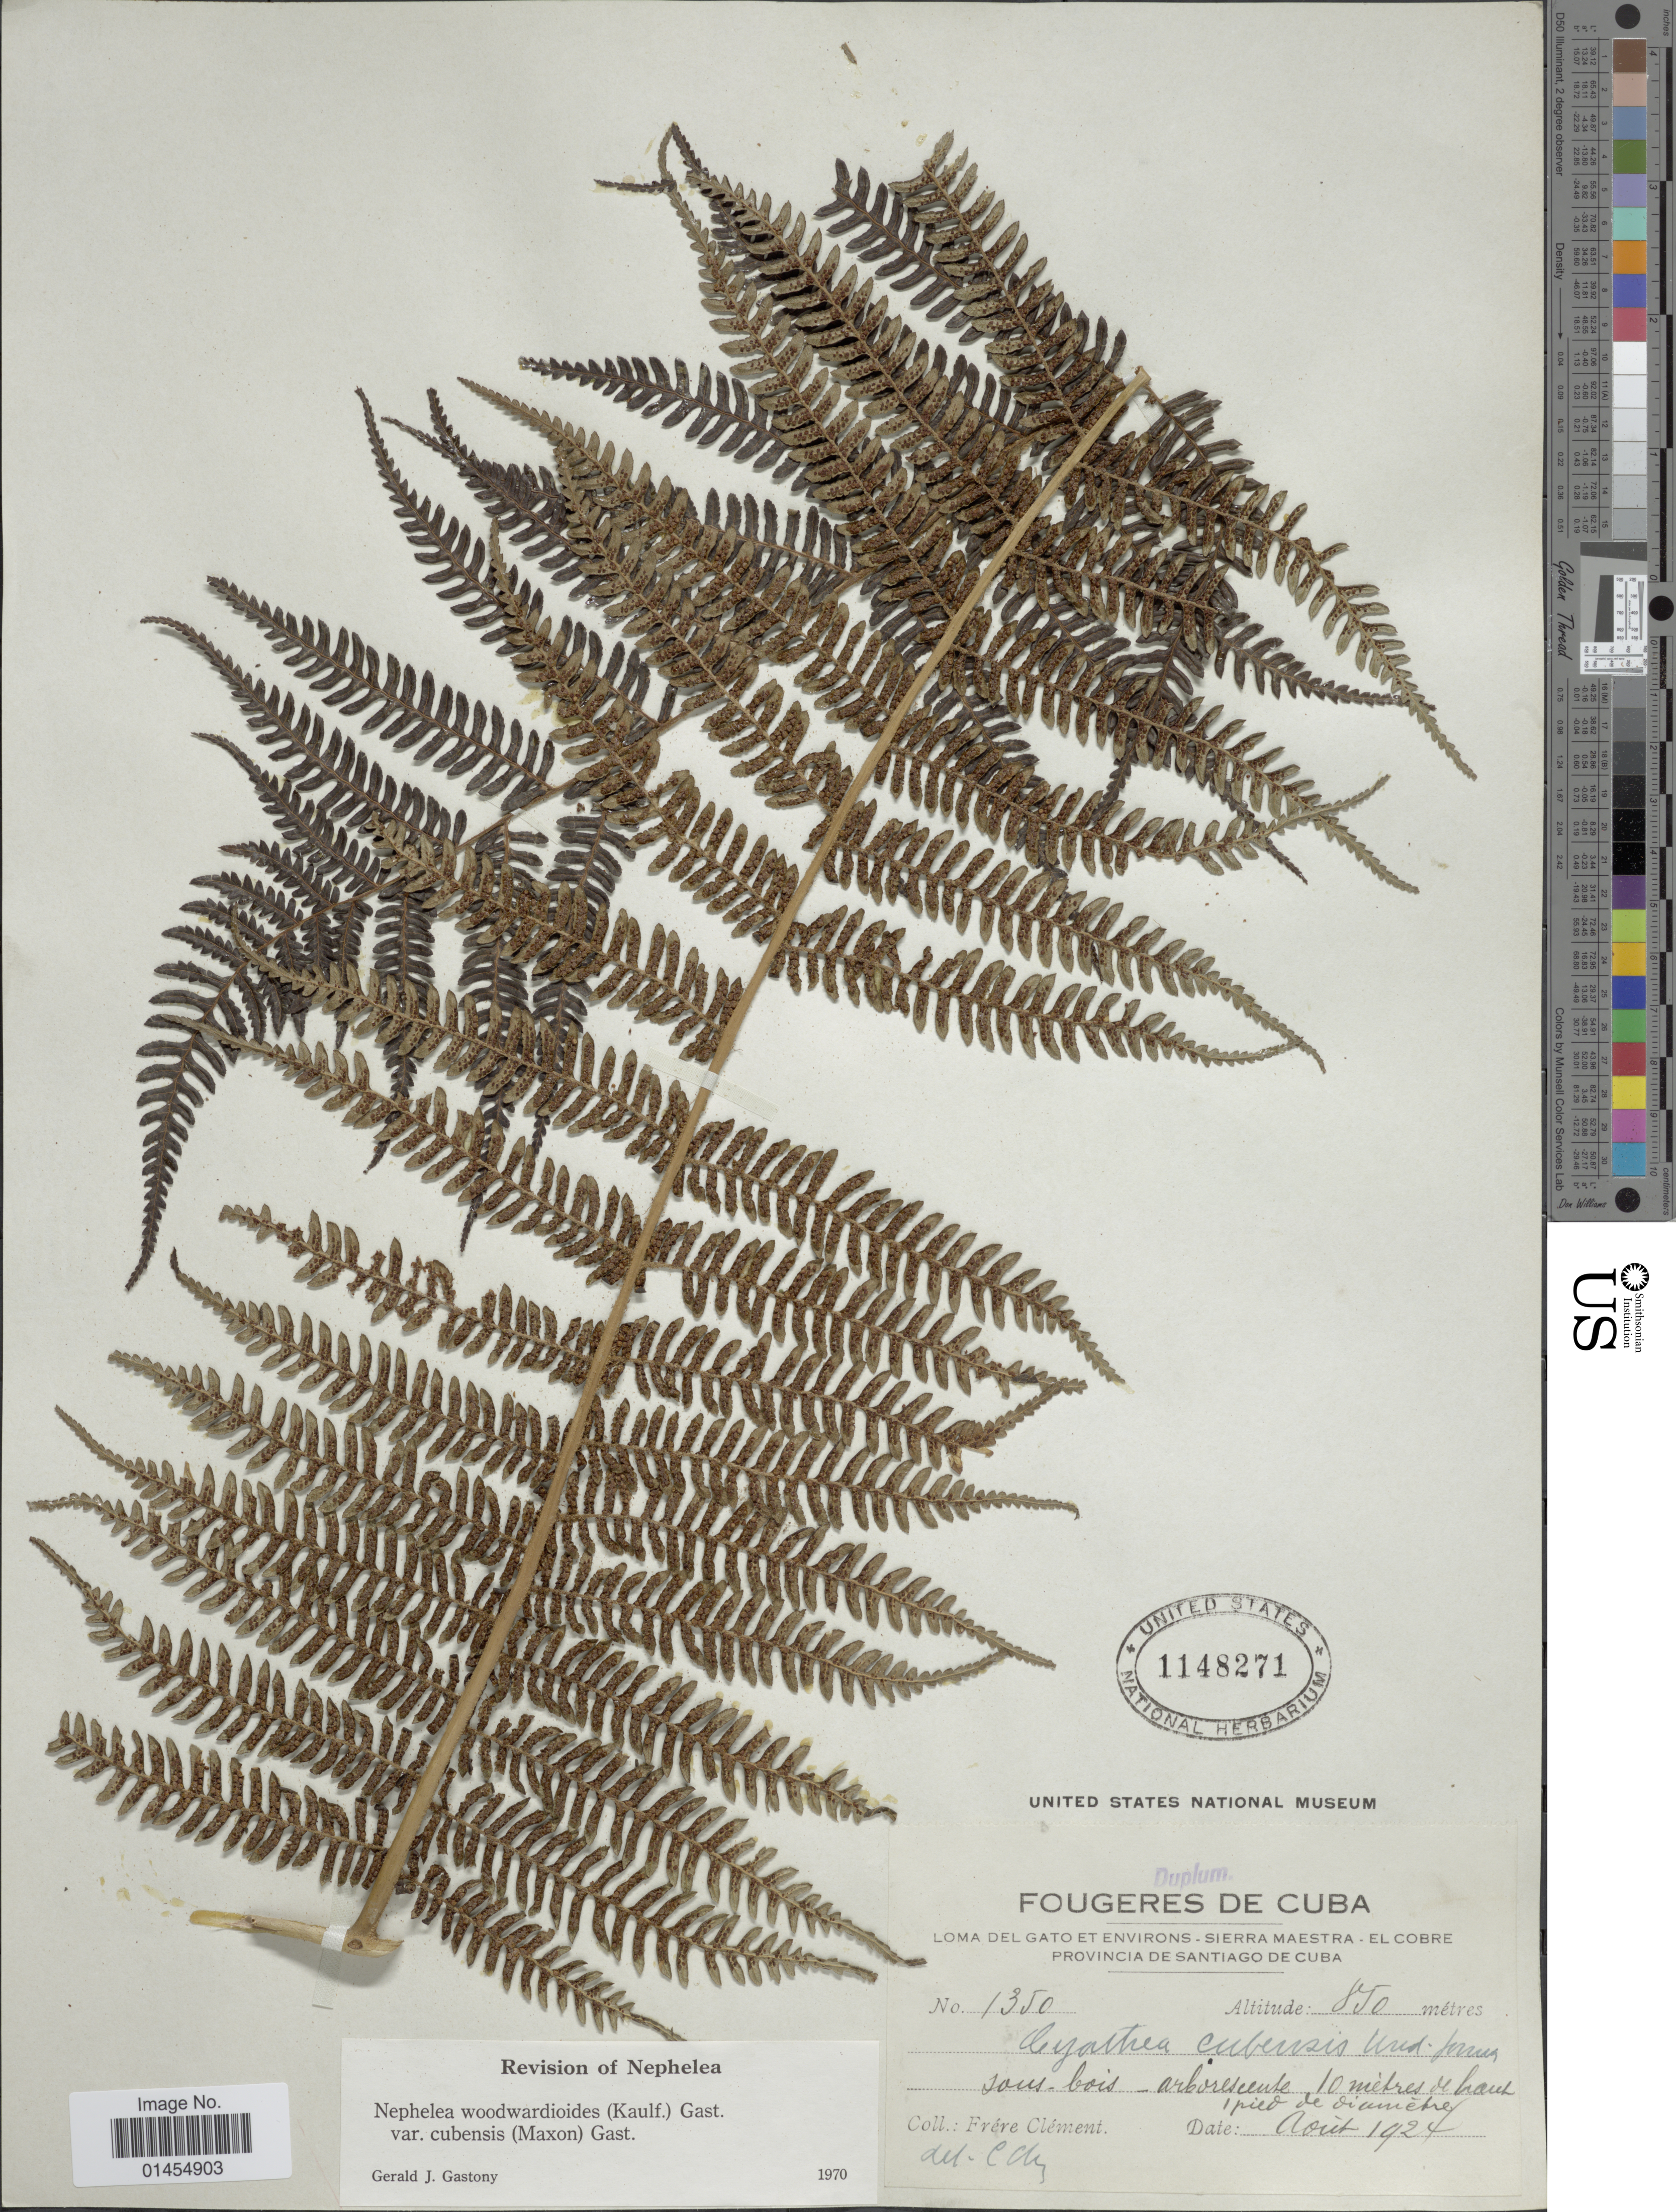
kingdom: Plantae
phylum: Tracheophyta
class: Polypodiopsida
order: Cyatheales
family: Cyatheaceae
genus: Alsophila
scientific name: Alsophila woodwardioides var. cubensis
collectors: B. Clement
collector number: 1350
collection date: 1924-08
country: Cuba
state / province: Santiago de Cuba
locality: Loma del Gato et Environs- Sierra Maestra- El Cobre provincia de Santiago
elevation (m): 850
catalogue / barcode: US 1148271